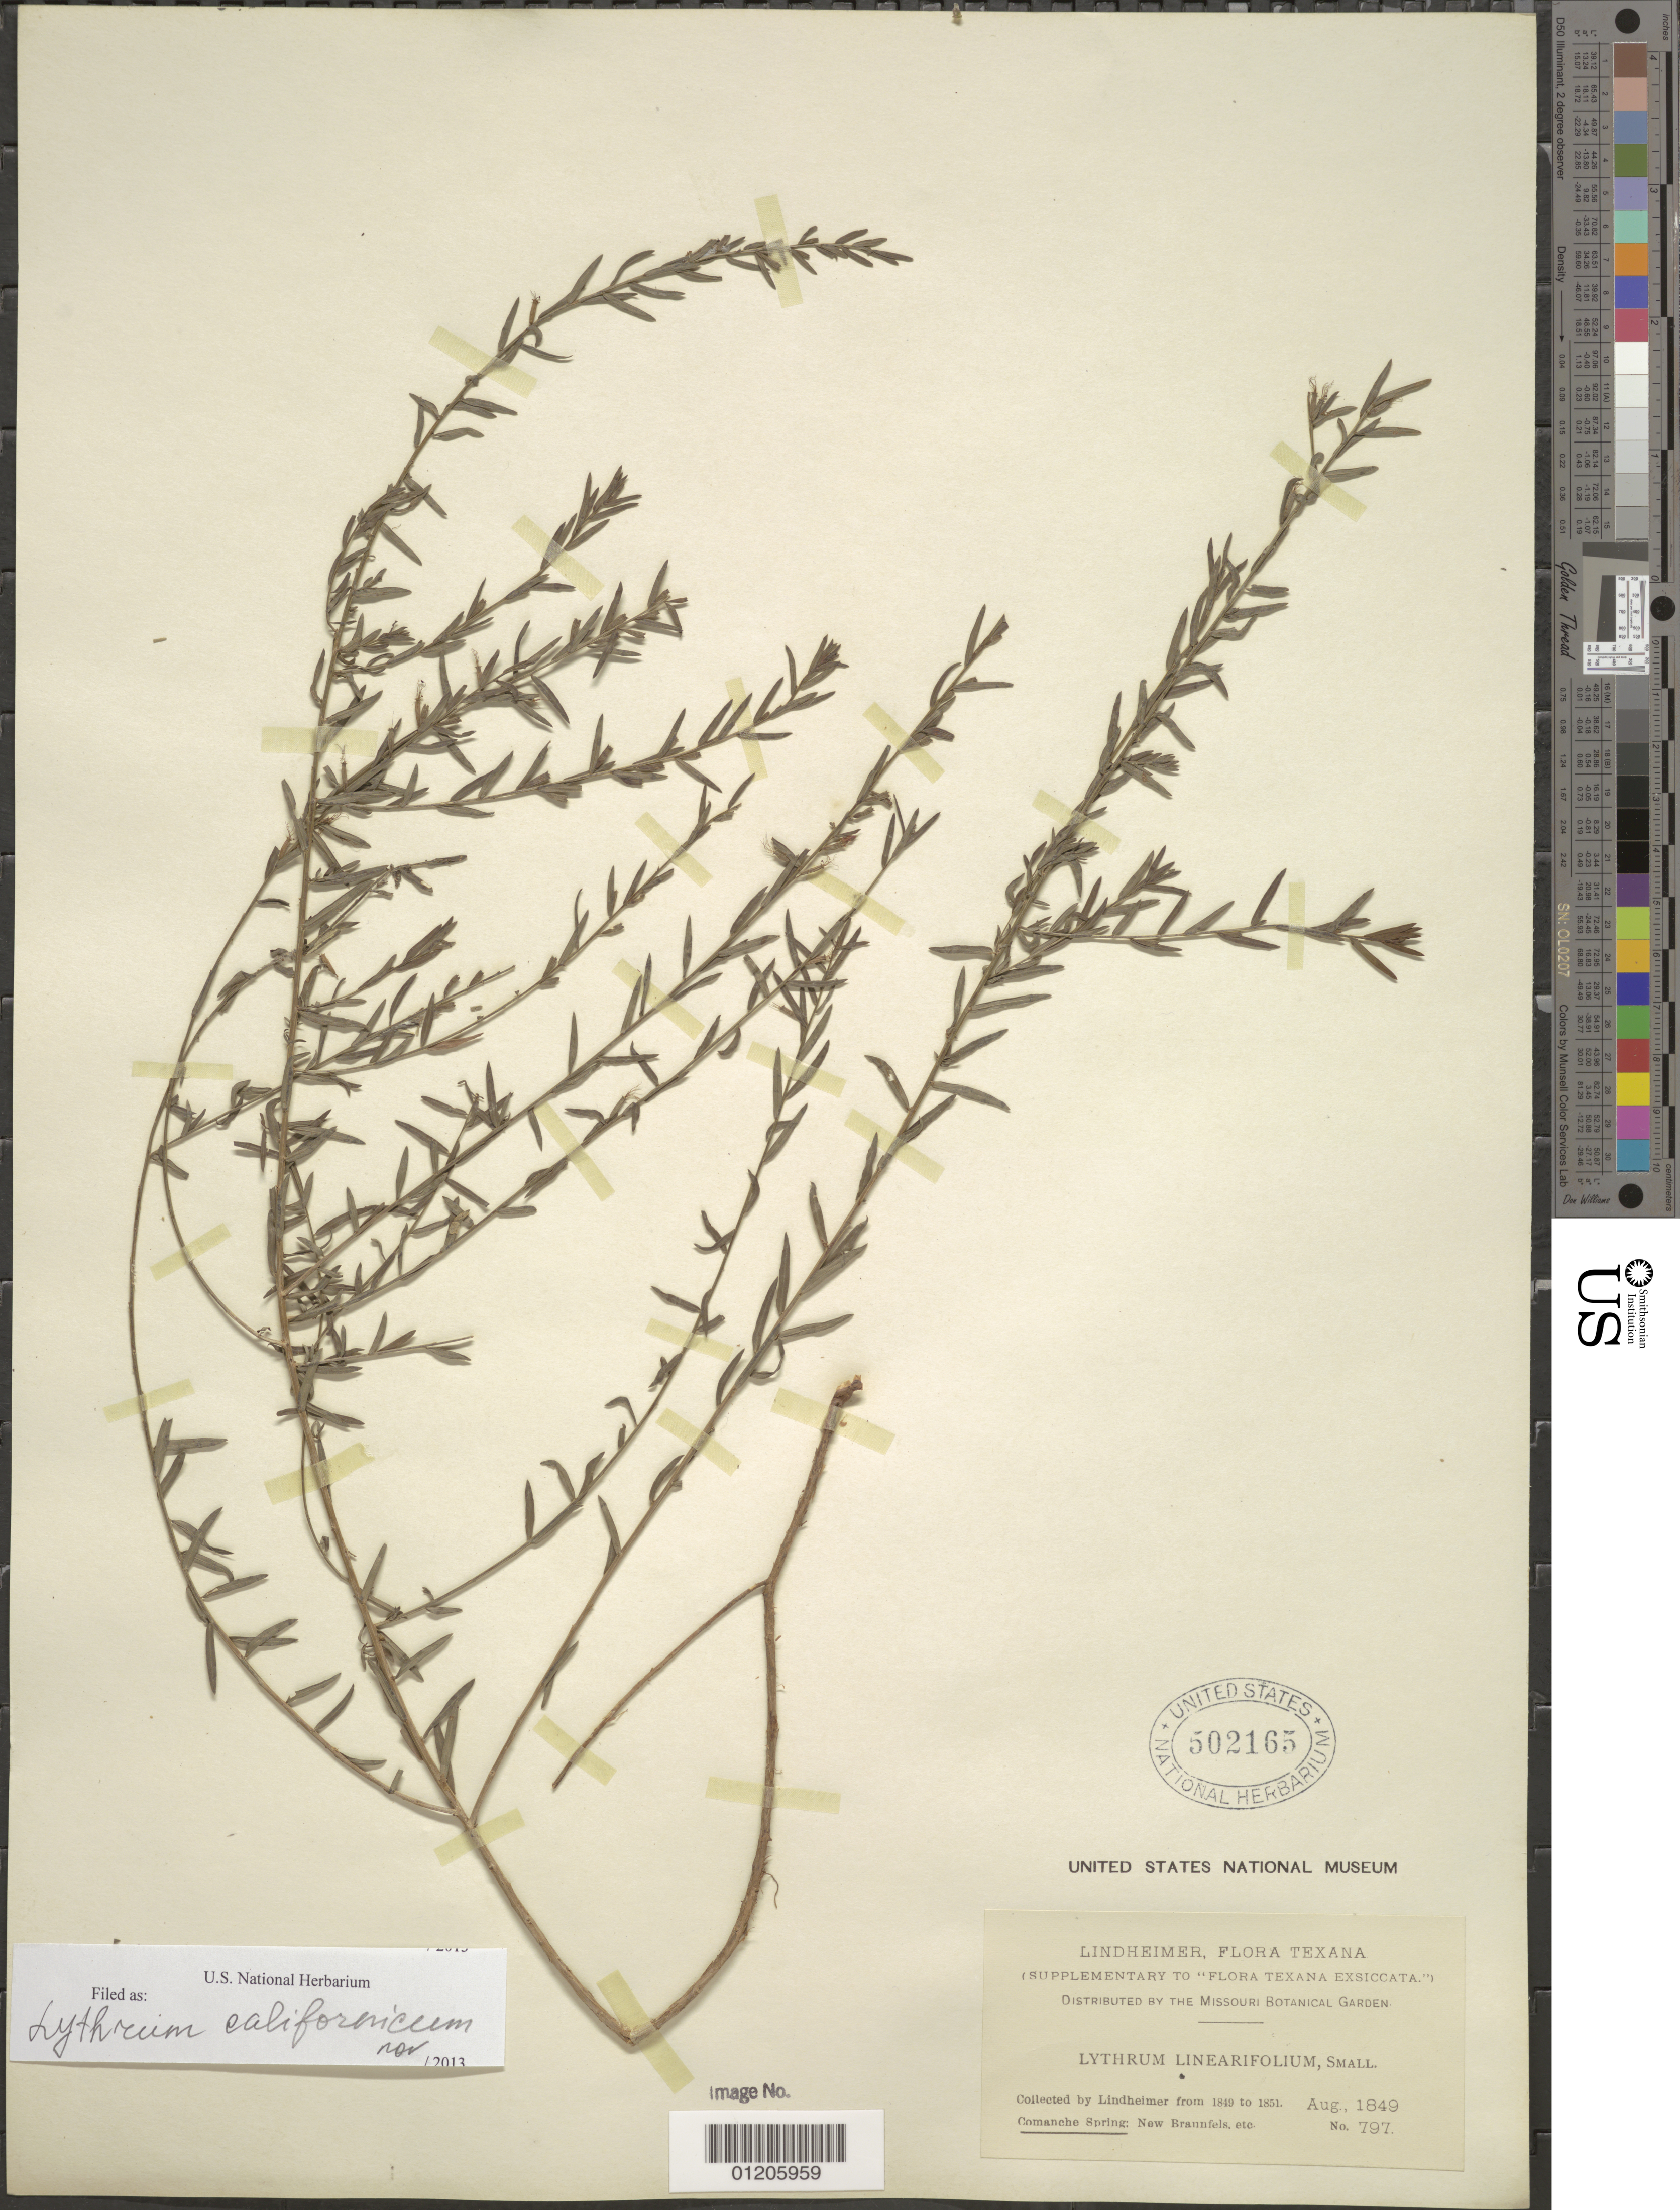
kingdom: Plantae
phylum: Tracheophyta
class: Magnoliopsida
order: Myrtales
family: Lythraceae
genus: Lythrum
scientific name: Lythrum californicum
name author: Torr. & A. Gray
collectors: F. Lindheimer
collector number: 797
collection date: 1849-08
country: United States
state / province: Texas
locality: Comanche Spring, New Brannfels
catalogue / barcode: US 502165